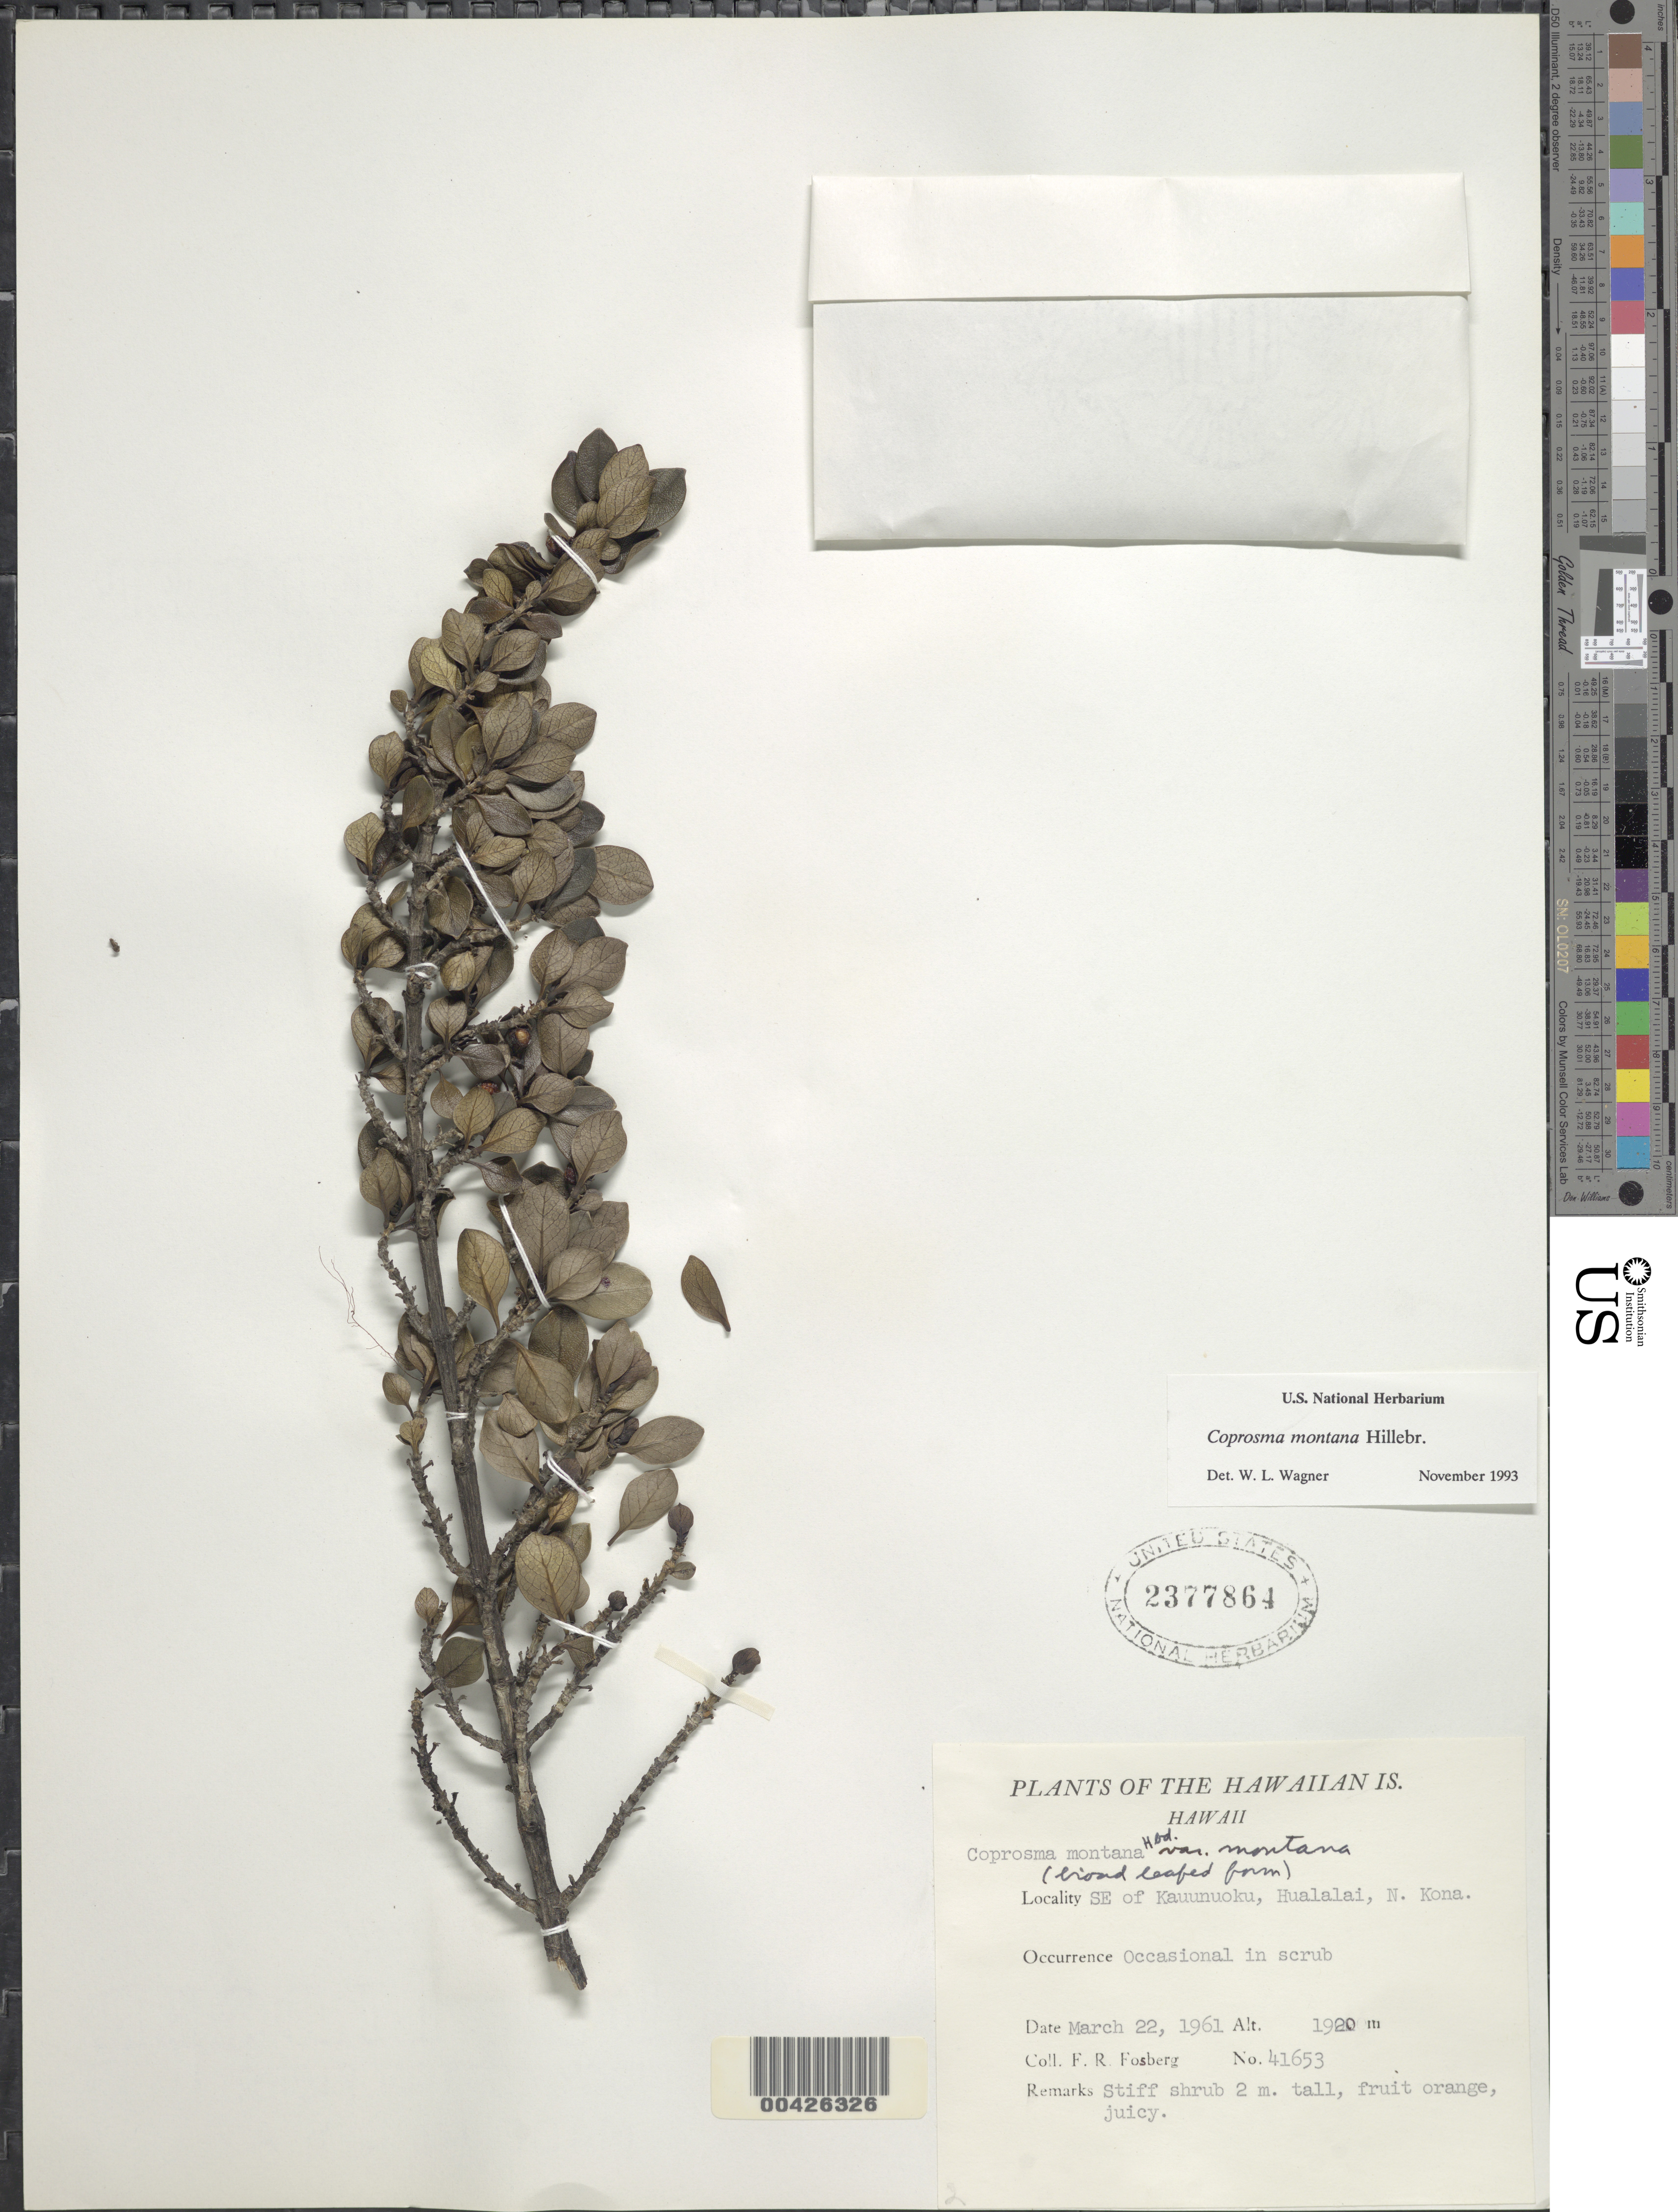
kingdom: Plantae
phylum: Tracheophyta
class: Magnoliopsida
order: Gentianales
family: Rubiaceae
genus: Coprosma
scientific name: Coprosma montana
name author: Hillebr.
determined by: Wagner, W. L., (BOT), Smithsonian Institution - National Museum of Natural History (UNITED STATES)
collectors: F. R. Fosberg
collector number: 41653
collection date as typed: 22 Mar 1961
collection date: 1961-03-22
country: United States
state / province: Hawaii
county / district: Hawaii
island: Hawaii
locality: SE of Kauunuoku, Hualalai, N Kona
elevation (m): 1920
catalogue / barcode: US 2377864